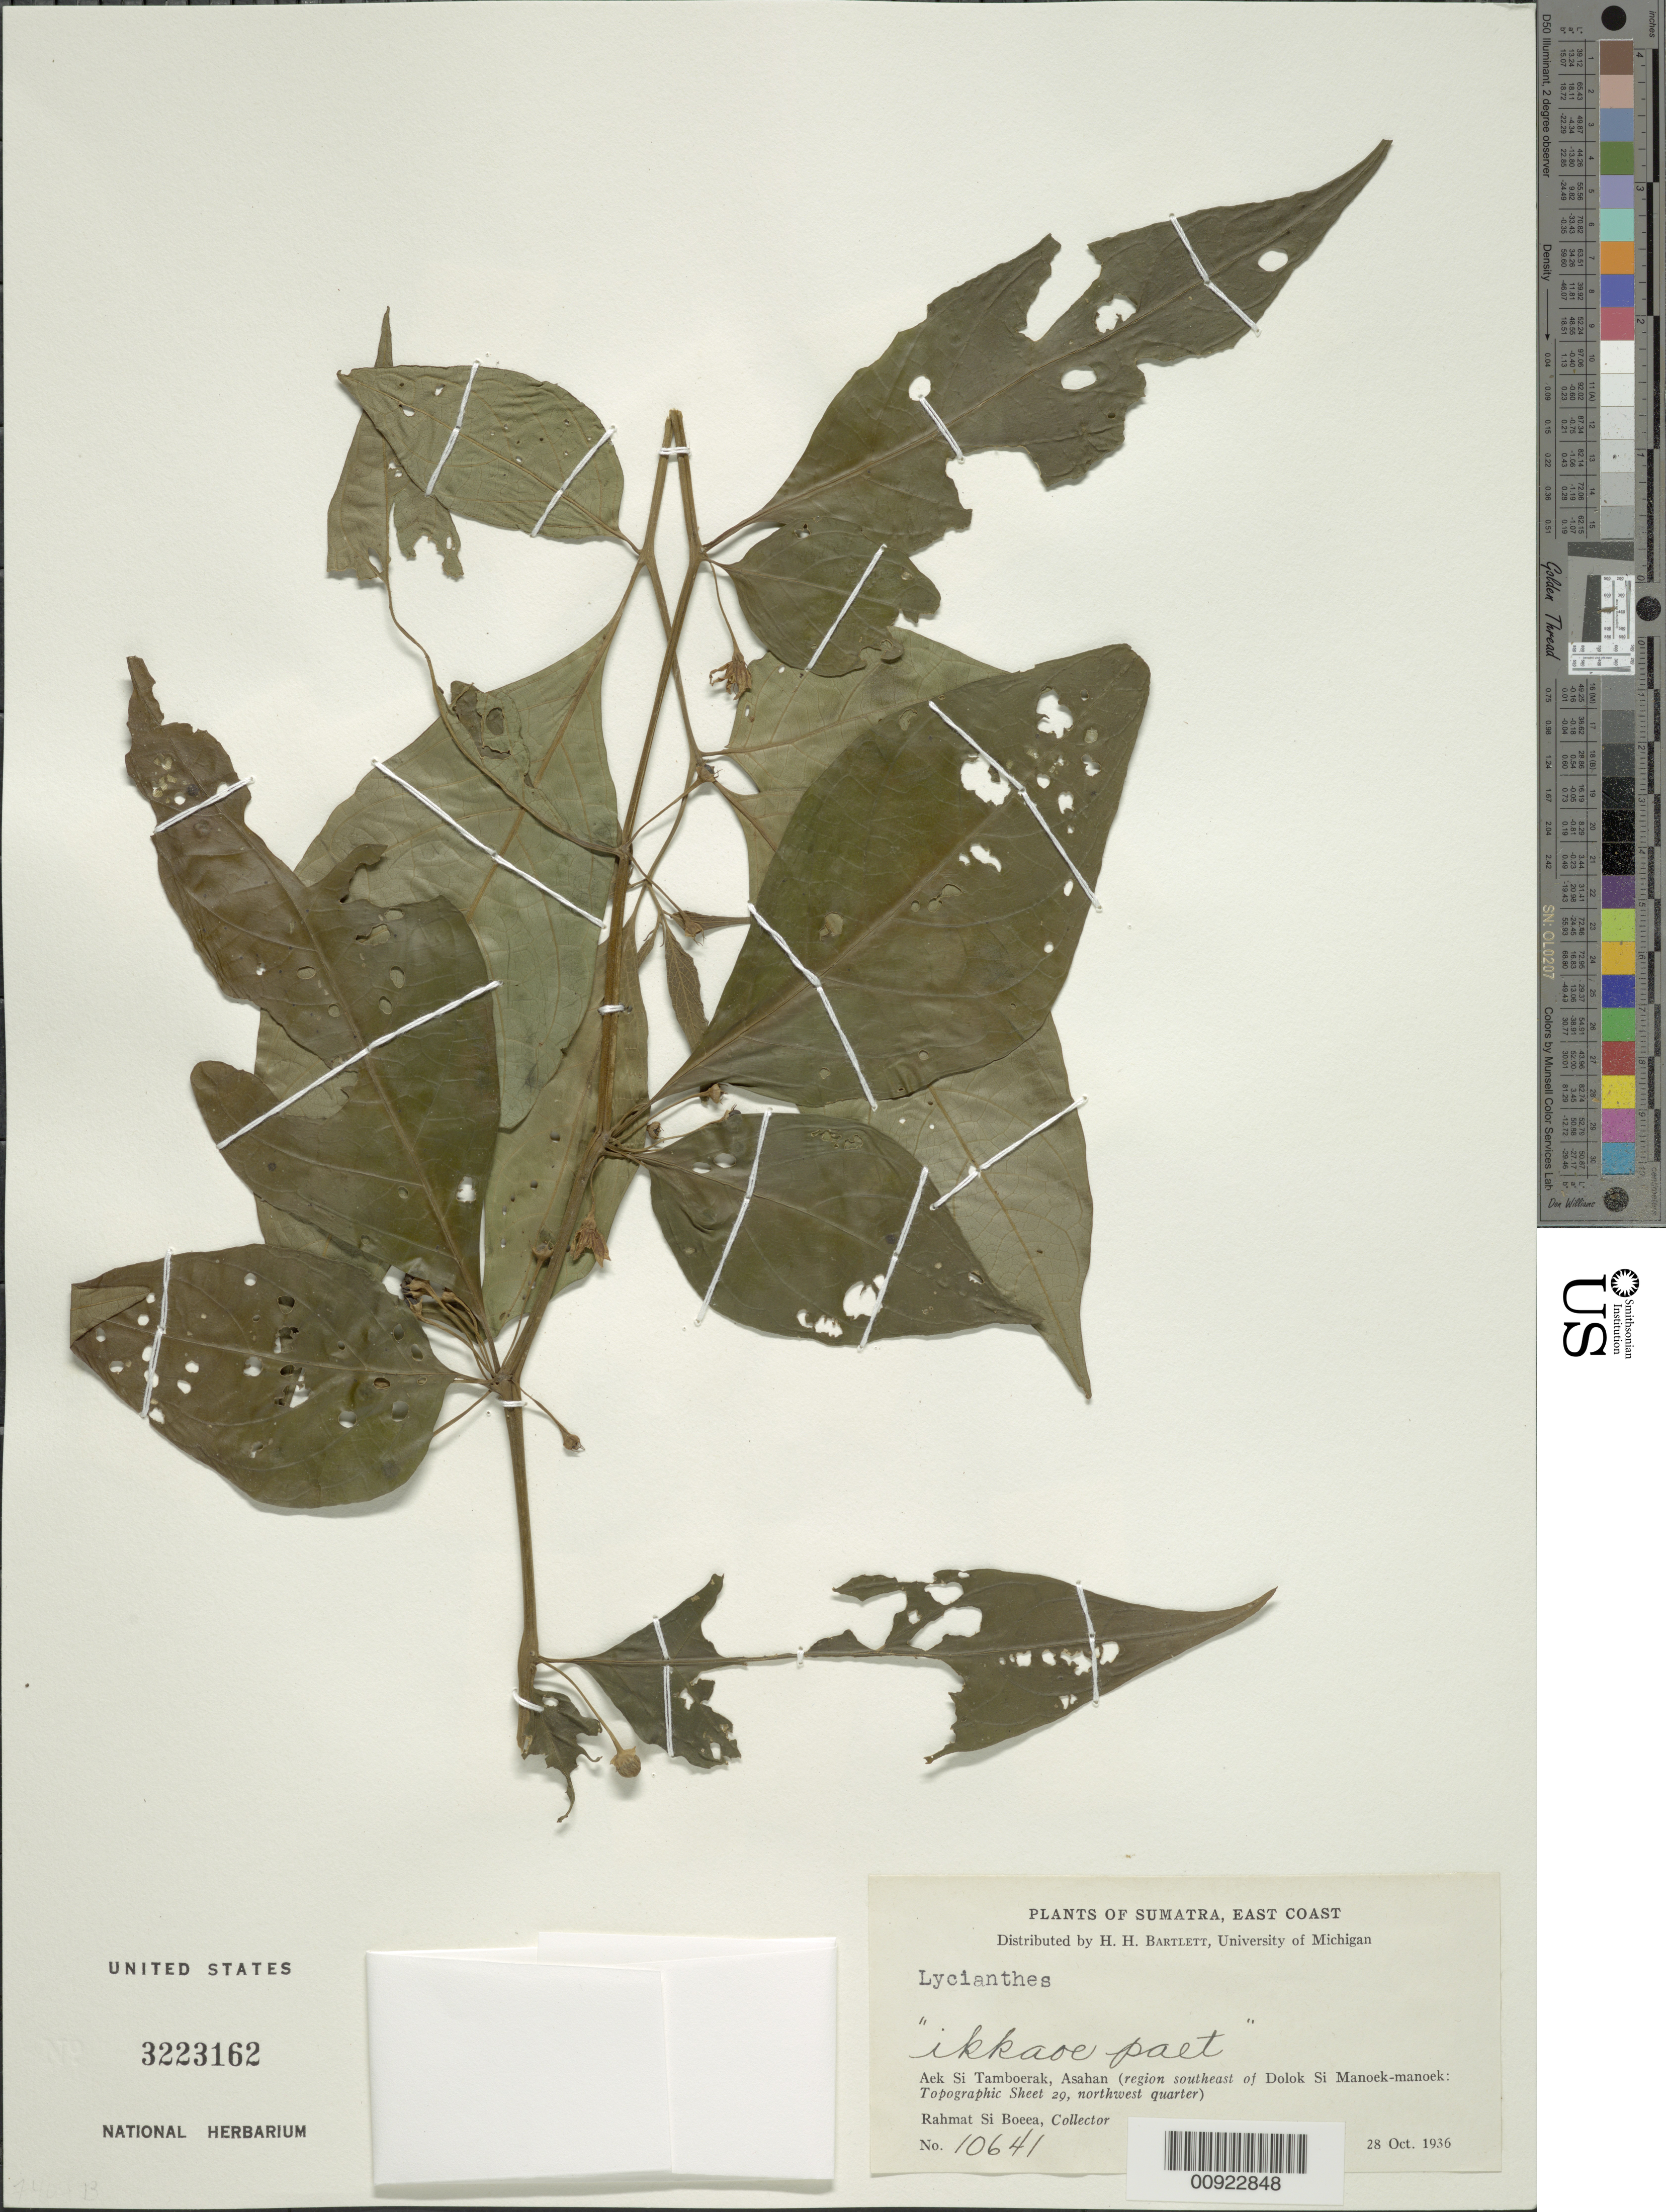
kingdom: Plantae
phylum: Tracheophyta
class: Magnoliopsida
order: Solanales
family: Solanaceae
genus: Lycianthes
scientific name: Lycianthes schizocalyx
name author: (Merr.) Bitter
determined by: Knapp, S. D.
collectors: Rahmat Si Boeea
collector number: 10641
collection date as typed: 28 Oct 1936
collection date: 1936-10-28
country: Indonesia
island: Sumatra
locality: East coast; Aek Si Tamboerak, Asahan (region southeast of Dolok Si Manoek-manoek)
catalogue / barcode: US 3223162